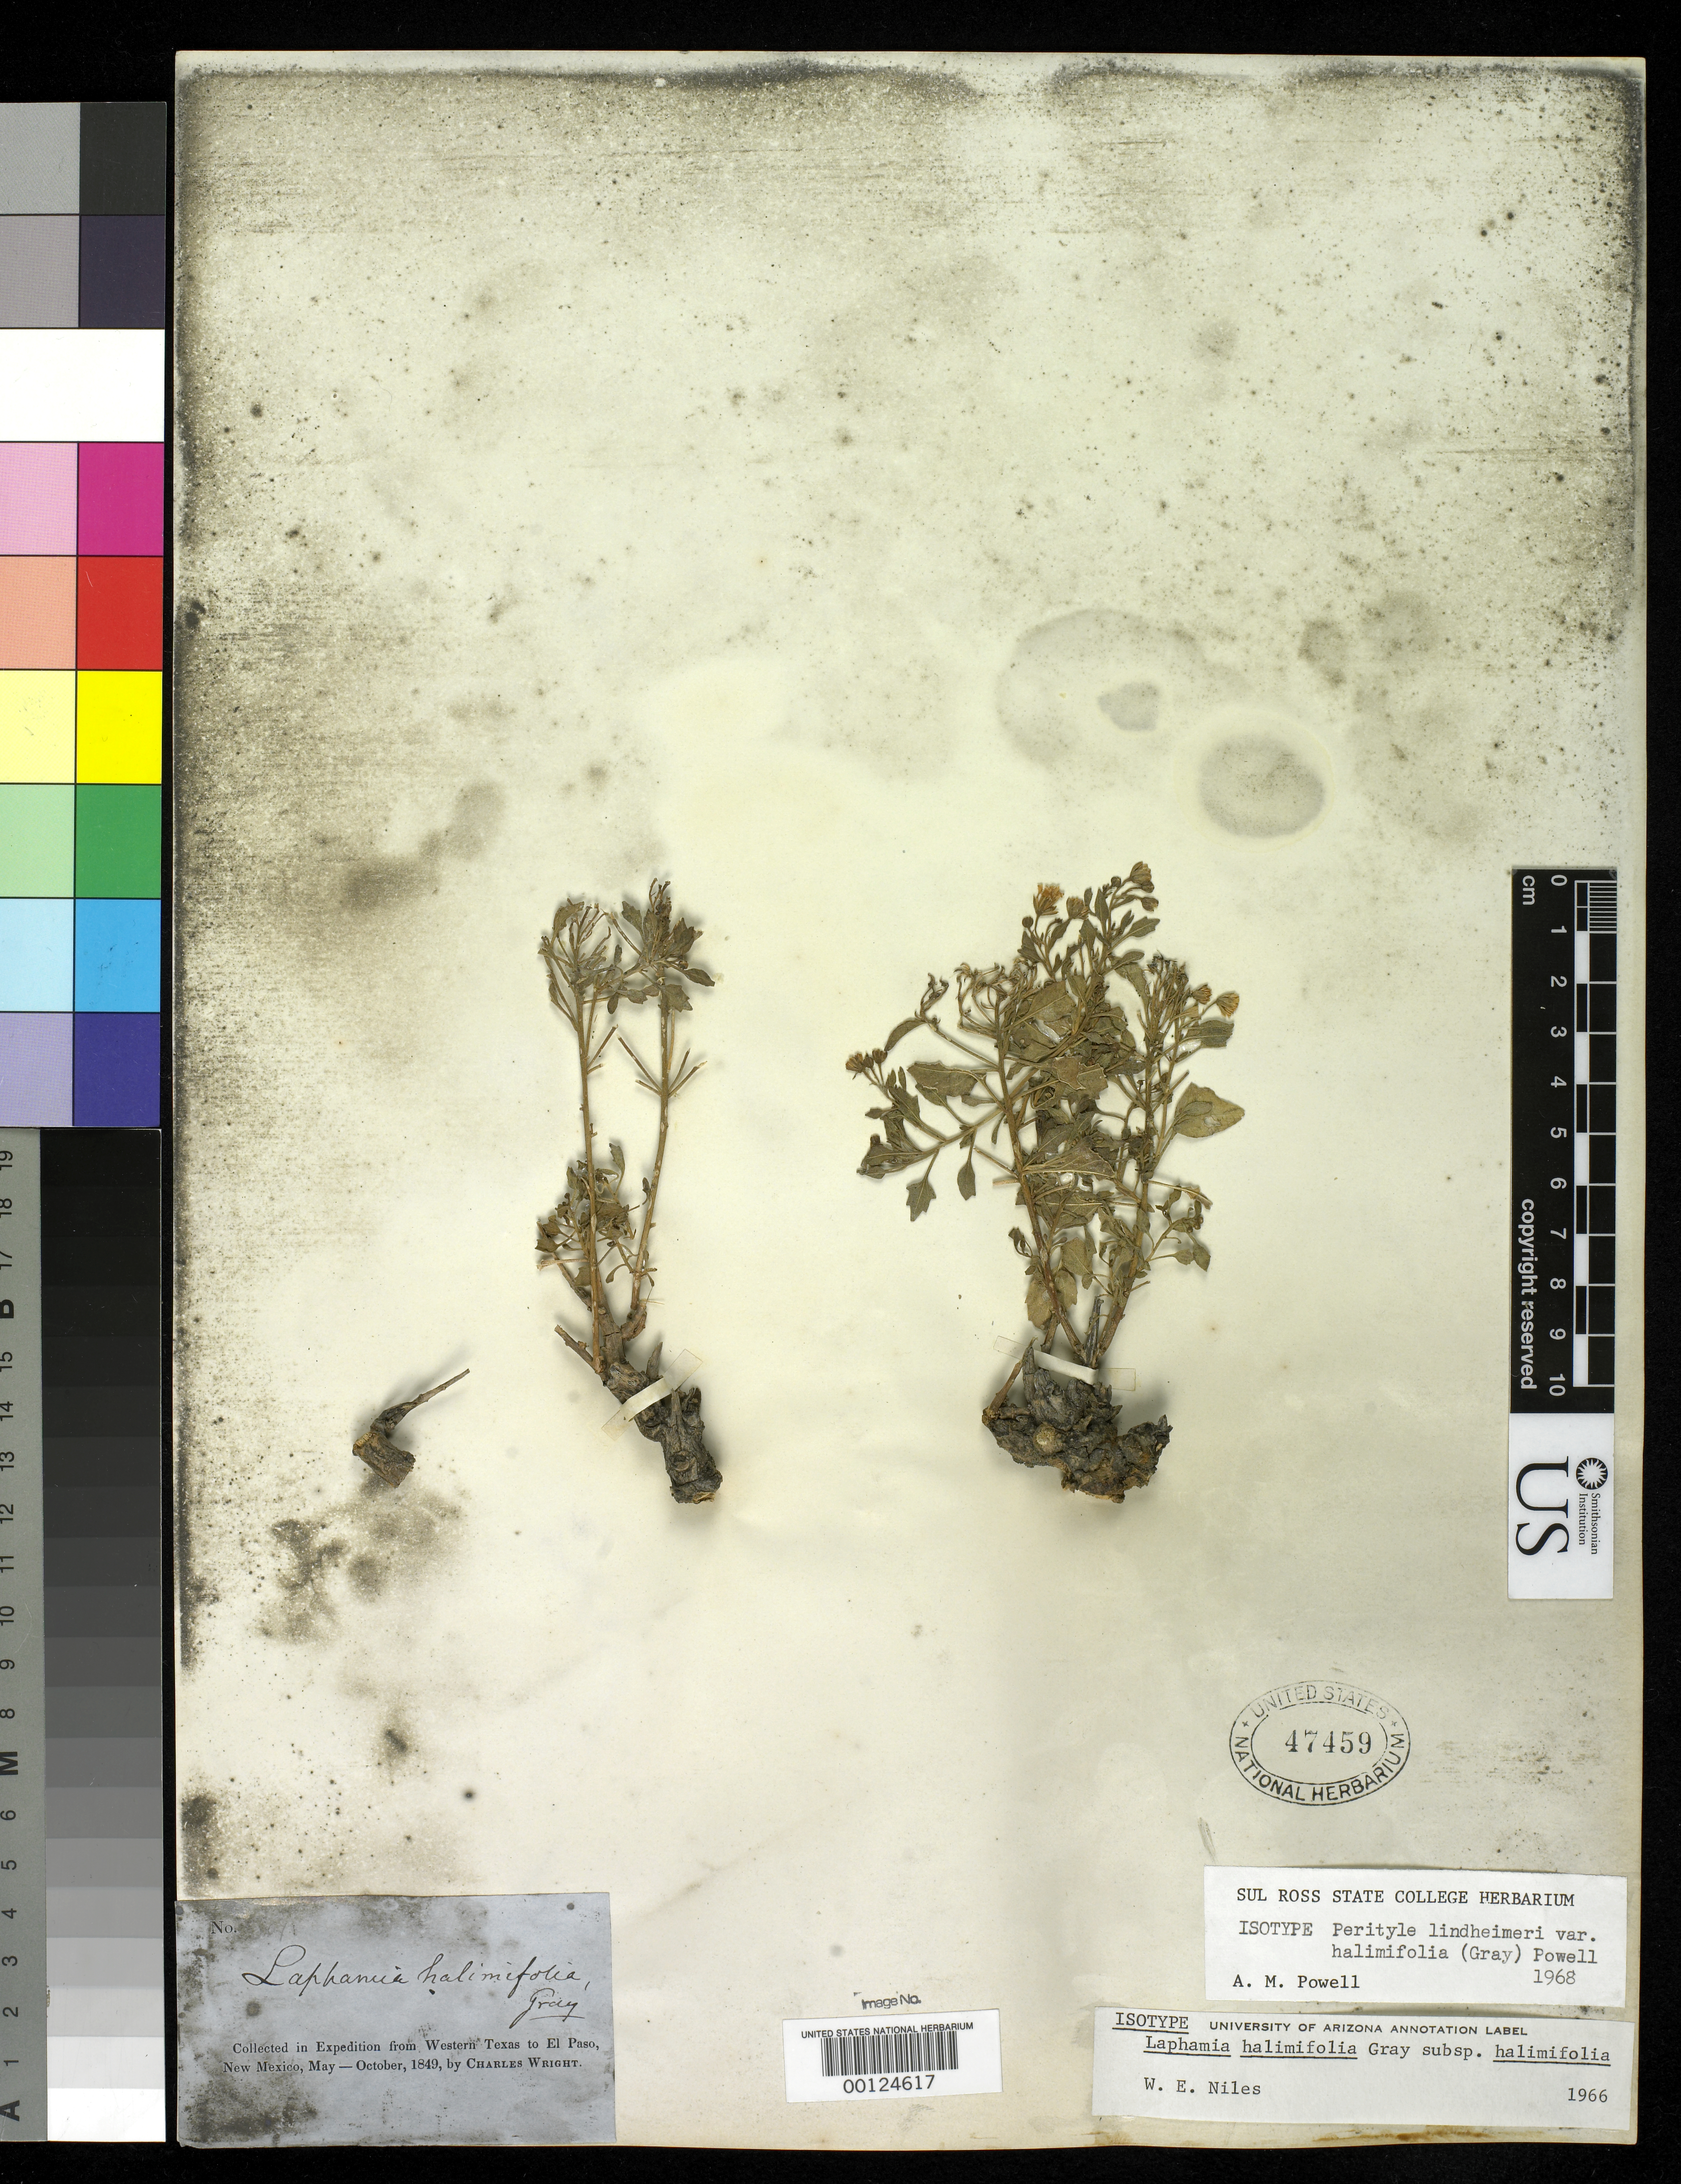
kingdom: Plantae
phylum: Tracheophyta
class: Magnoliopsida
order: Asterales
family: Asteraceae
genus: Laphamia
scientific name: Laphamia halimifolia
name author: A. Gray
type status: Type Collection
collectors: C. Wright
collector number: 301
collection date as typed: Jul 1849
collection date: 1849-07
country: United States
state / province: Texas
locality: Near the San Pedro River.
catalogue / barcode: US 47459